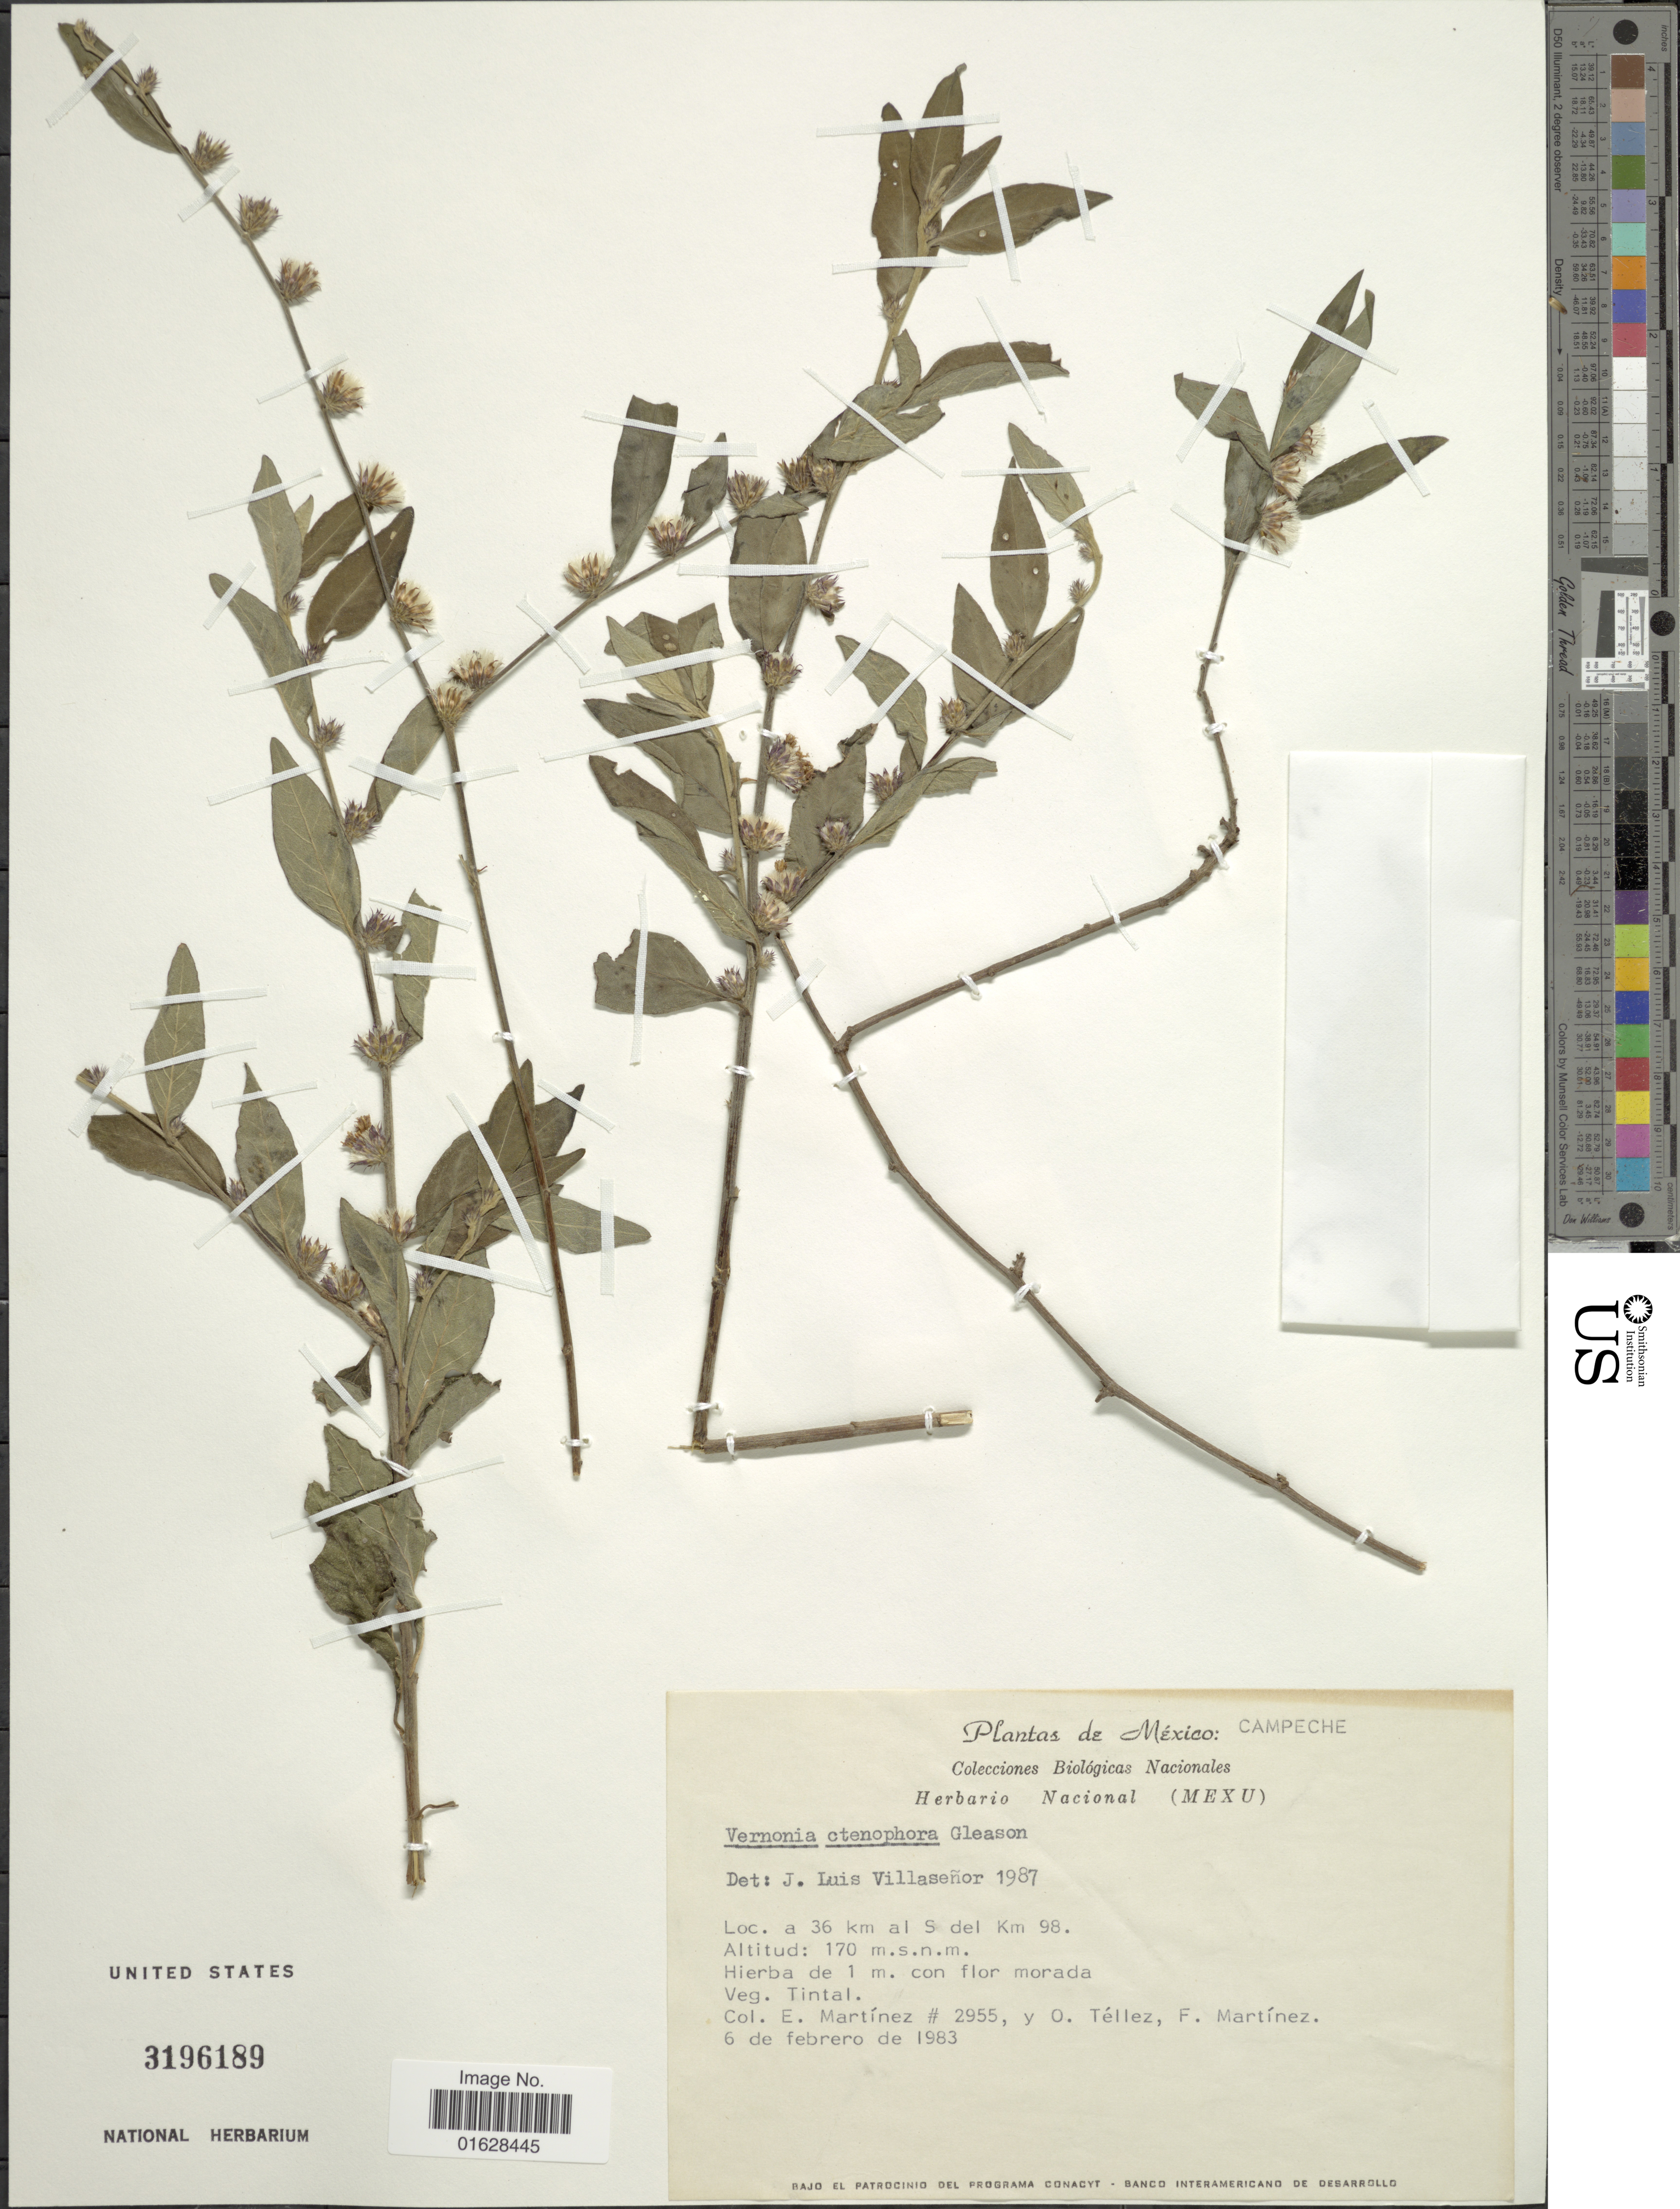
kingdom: Plantae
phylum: Tracheophyta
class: Magnoliopsida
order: Asterales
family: Asteraceae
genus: Lepidaploa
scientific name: Lepidaploa uniflora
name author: (Mill.) H. Rob.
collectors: E. Martínez, O. Tellez & F. Martínez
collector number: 2955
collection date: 1983-02-06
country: Mexico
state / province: Campeche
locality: A 36 km al S del km 98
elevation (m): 170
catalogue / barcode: US 3196189